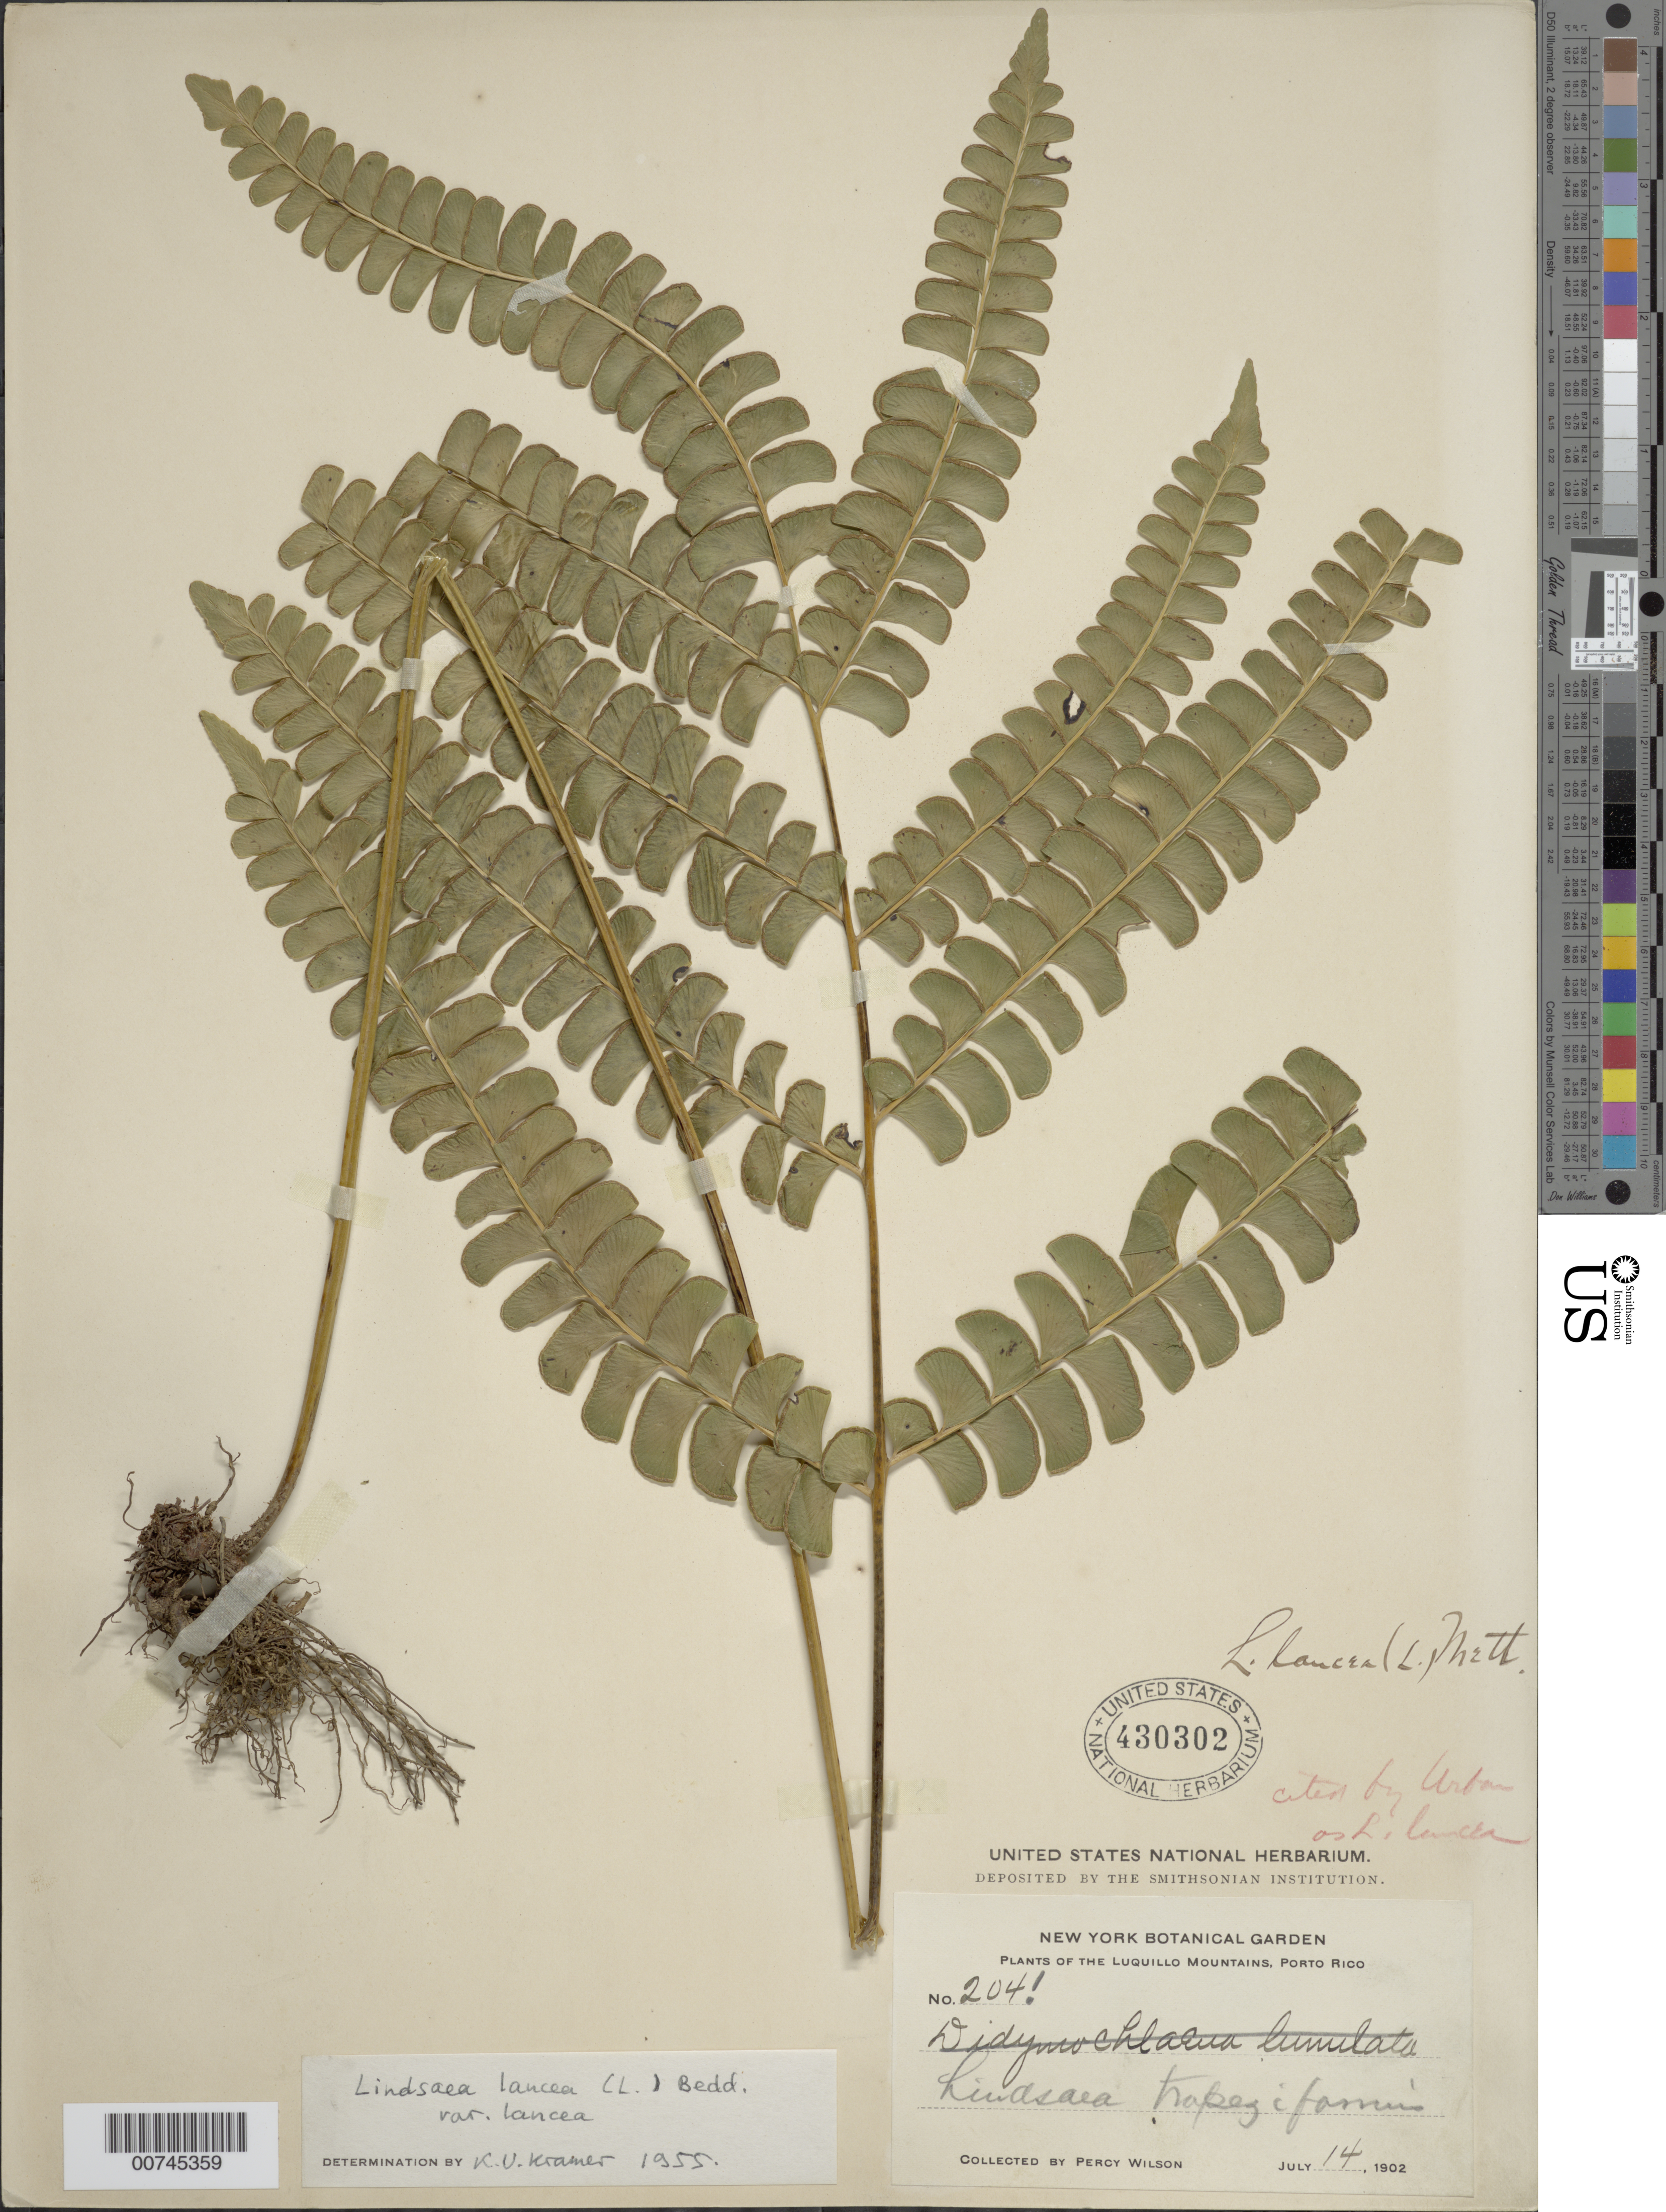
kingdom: Plantae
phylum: Tracheophyta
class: Polypodiopsida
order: Polypodiales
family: Lindsaeaceae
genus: Lindsaea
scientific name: Lindsaea lancea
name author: (L.) Bedd.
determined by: Kramer, K. U.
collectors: P. Wilson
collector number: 204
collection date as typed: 14 Jul 1902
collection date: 1902-07-14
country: Puerto Rico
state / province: Luquillo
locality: Luquillo Mountains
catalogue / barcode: US 430302